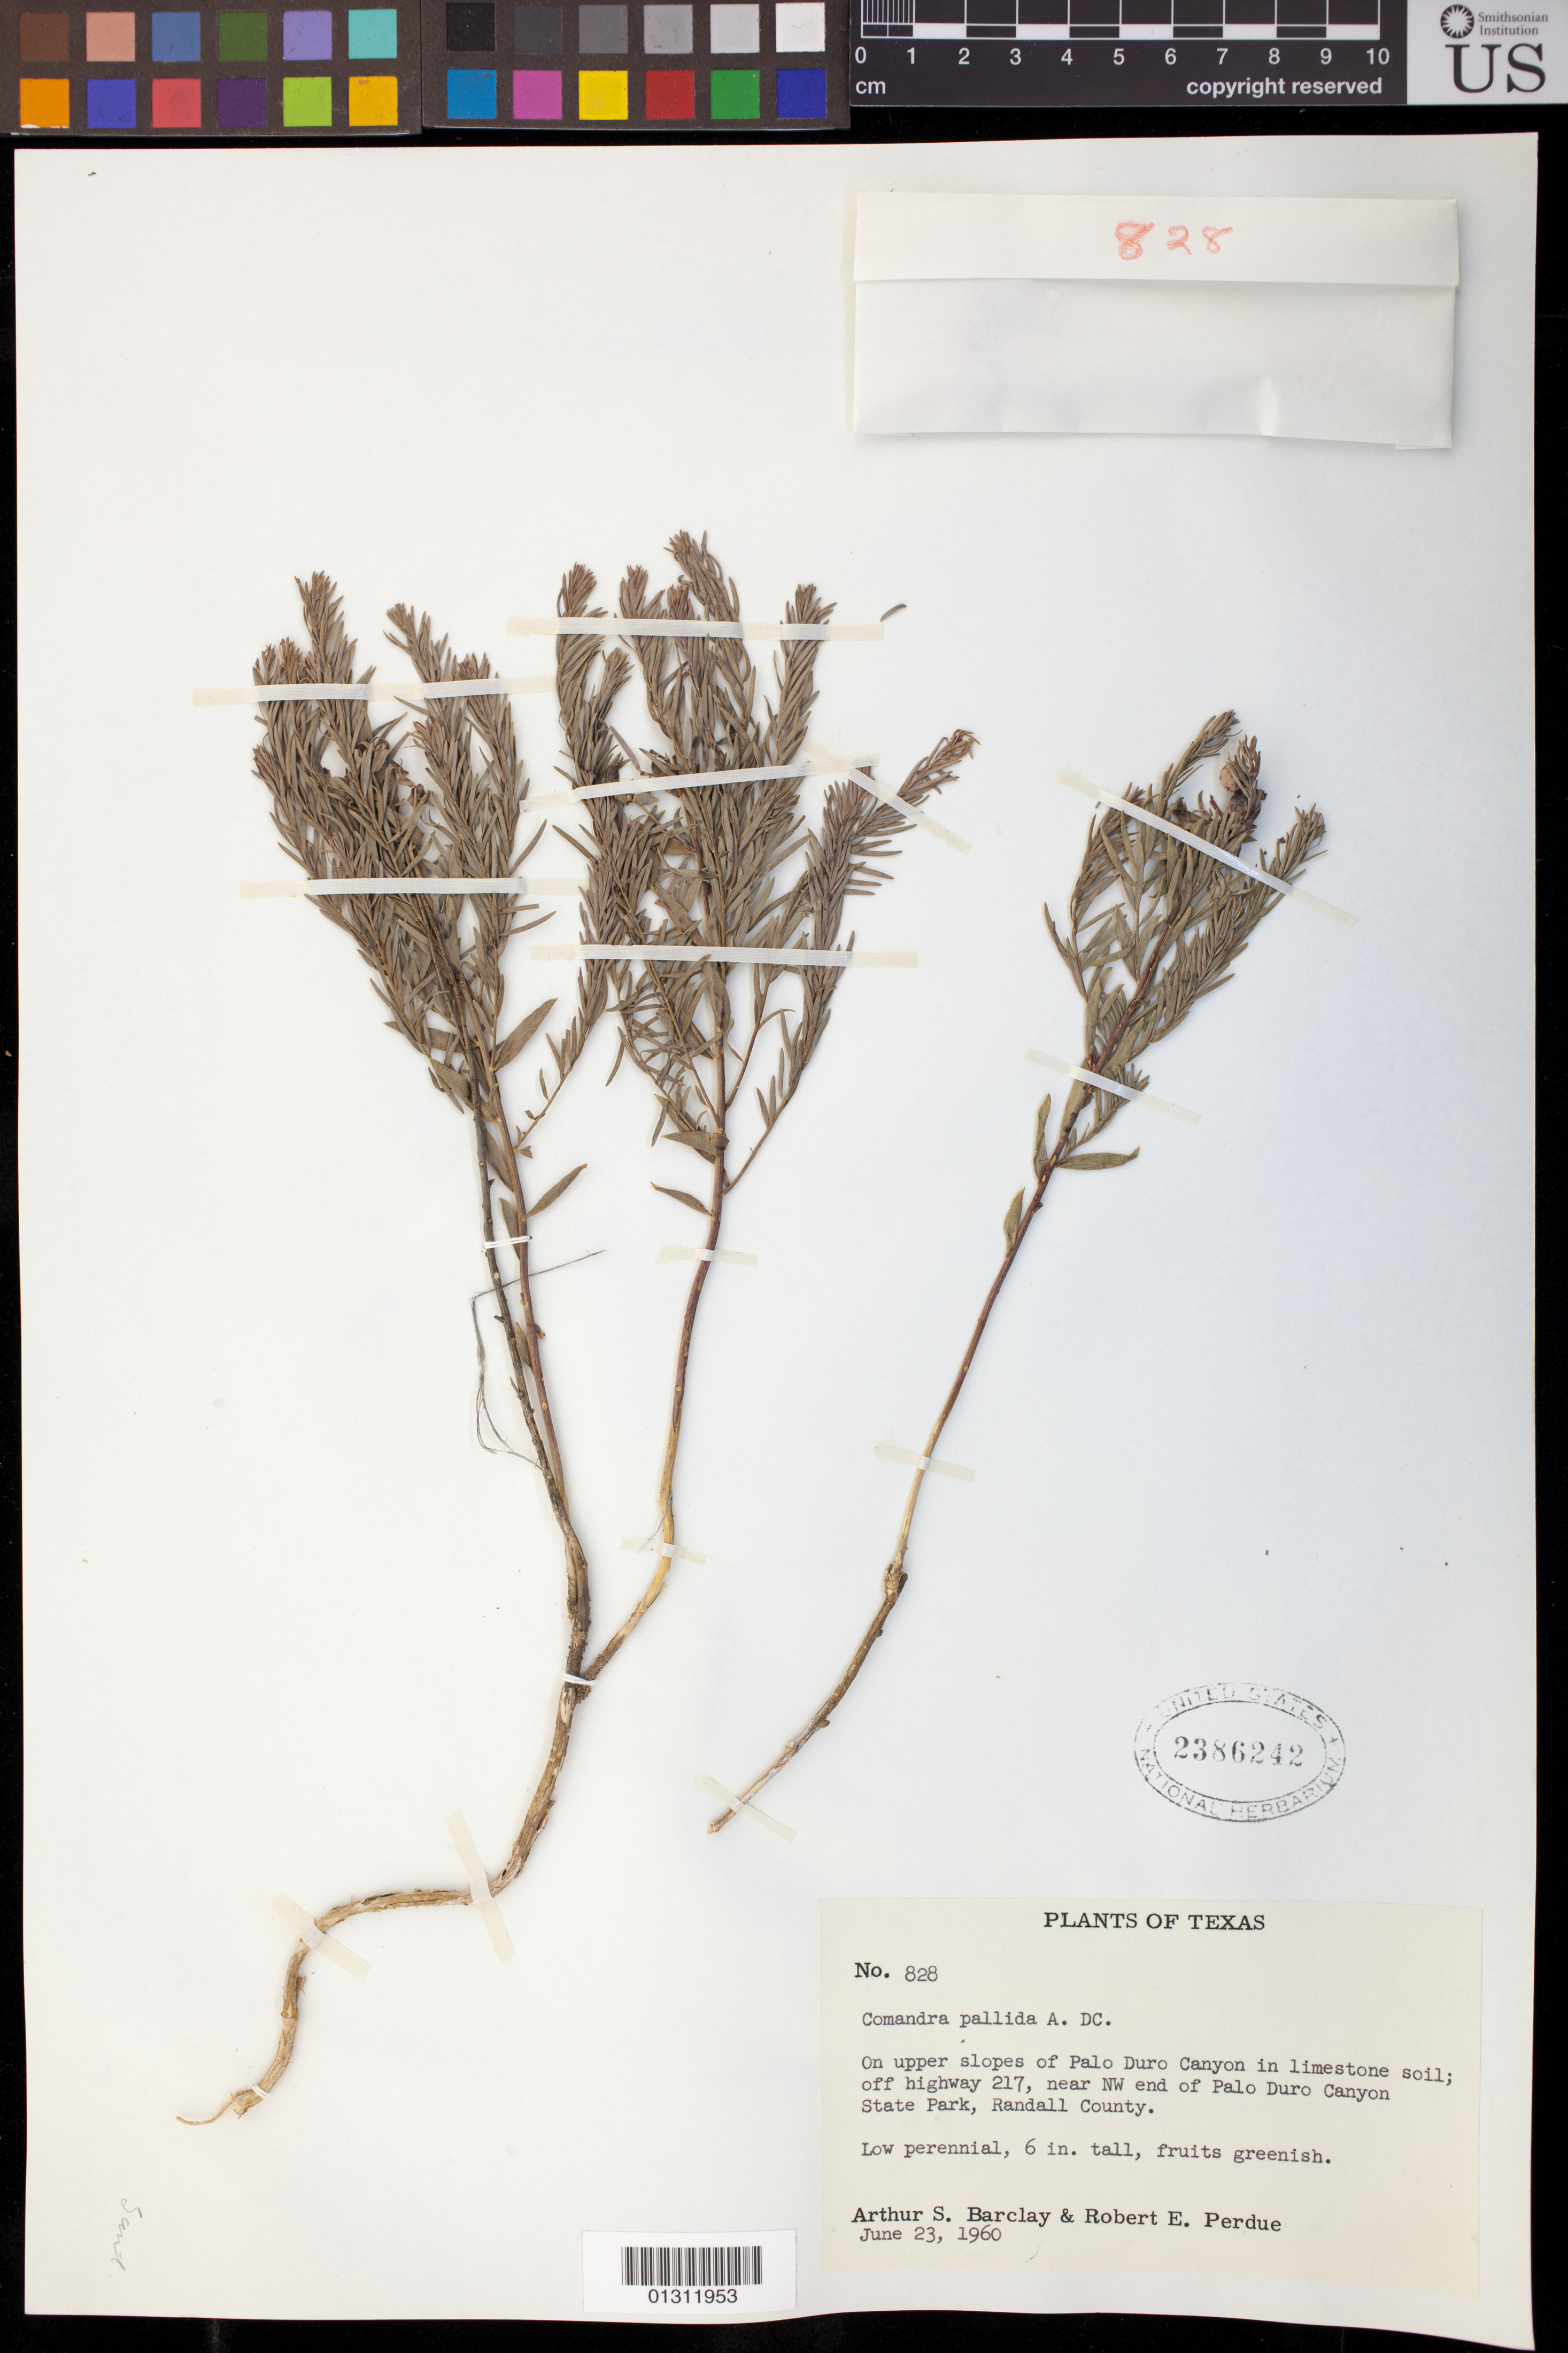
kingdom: Plantae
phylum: Tracheophyta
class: Magnoliopsida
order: Santalales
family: Comandraceae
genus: Comandra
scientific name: Comandra pallida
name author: A. DC.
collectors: A. S. Barclay & R. E. Perdue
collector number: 828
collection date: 1960-06-23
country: United States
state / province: Texas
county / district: Randall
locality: Palo Duro Canyon, off highway 217, near NW end of Palo Duro Canyon State Park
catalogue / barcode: US 2386242